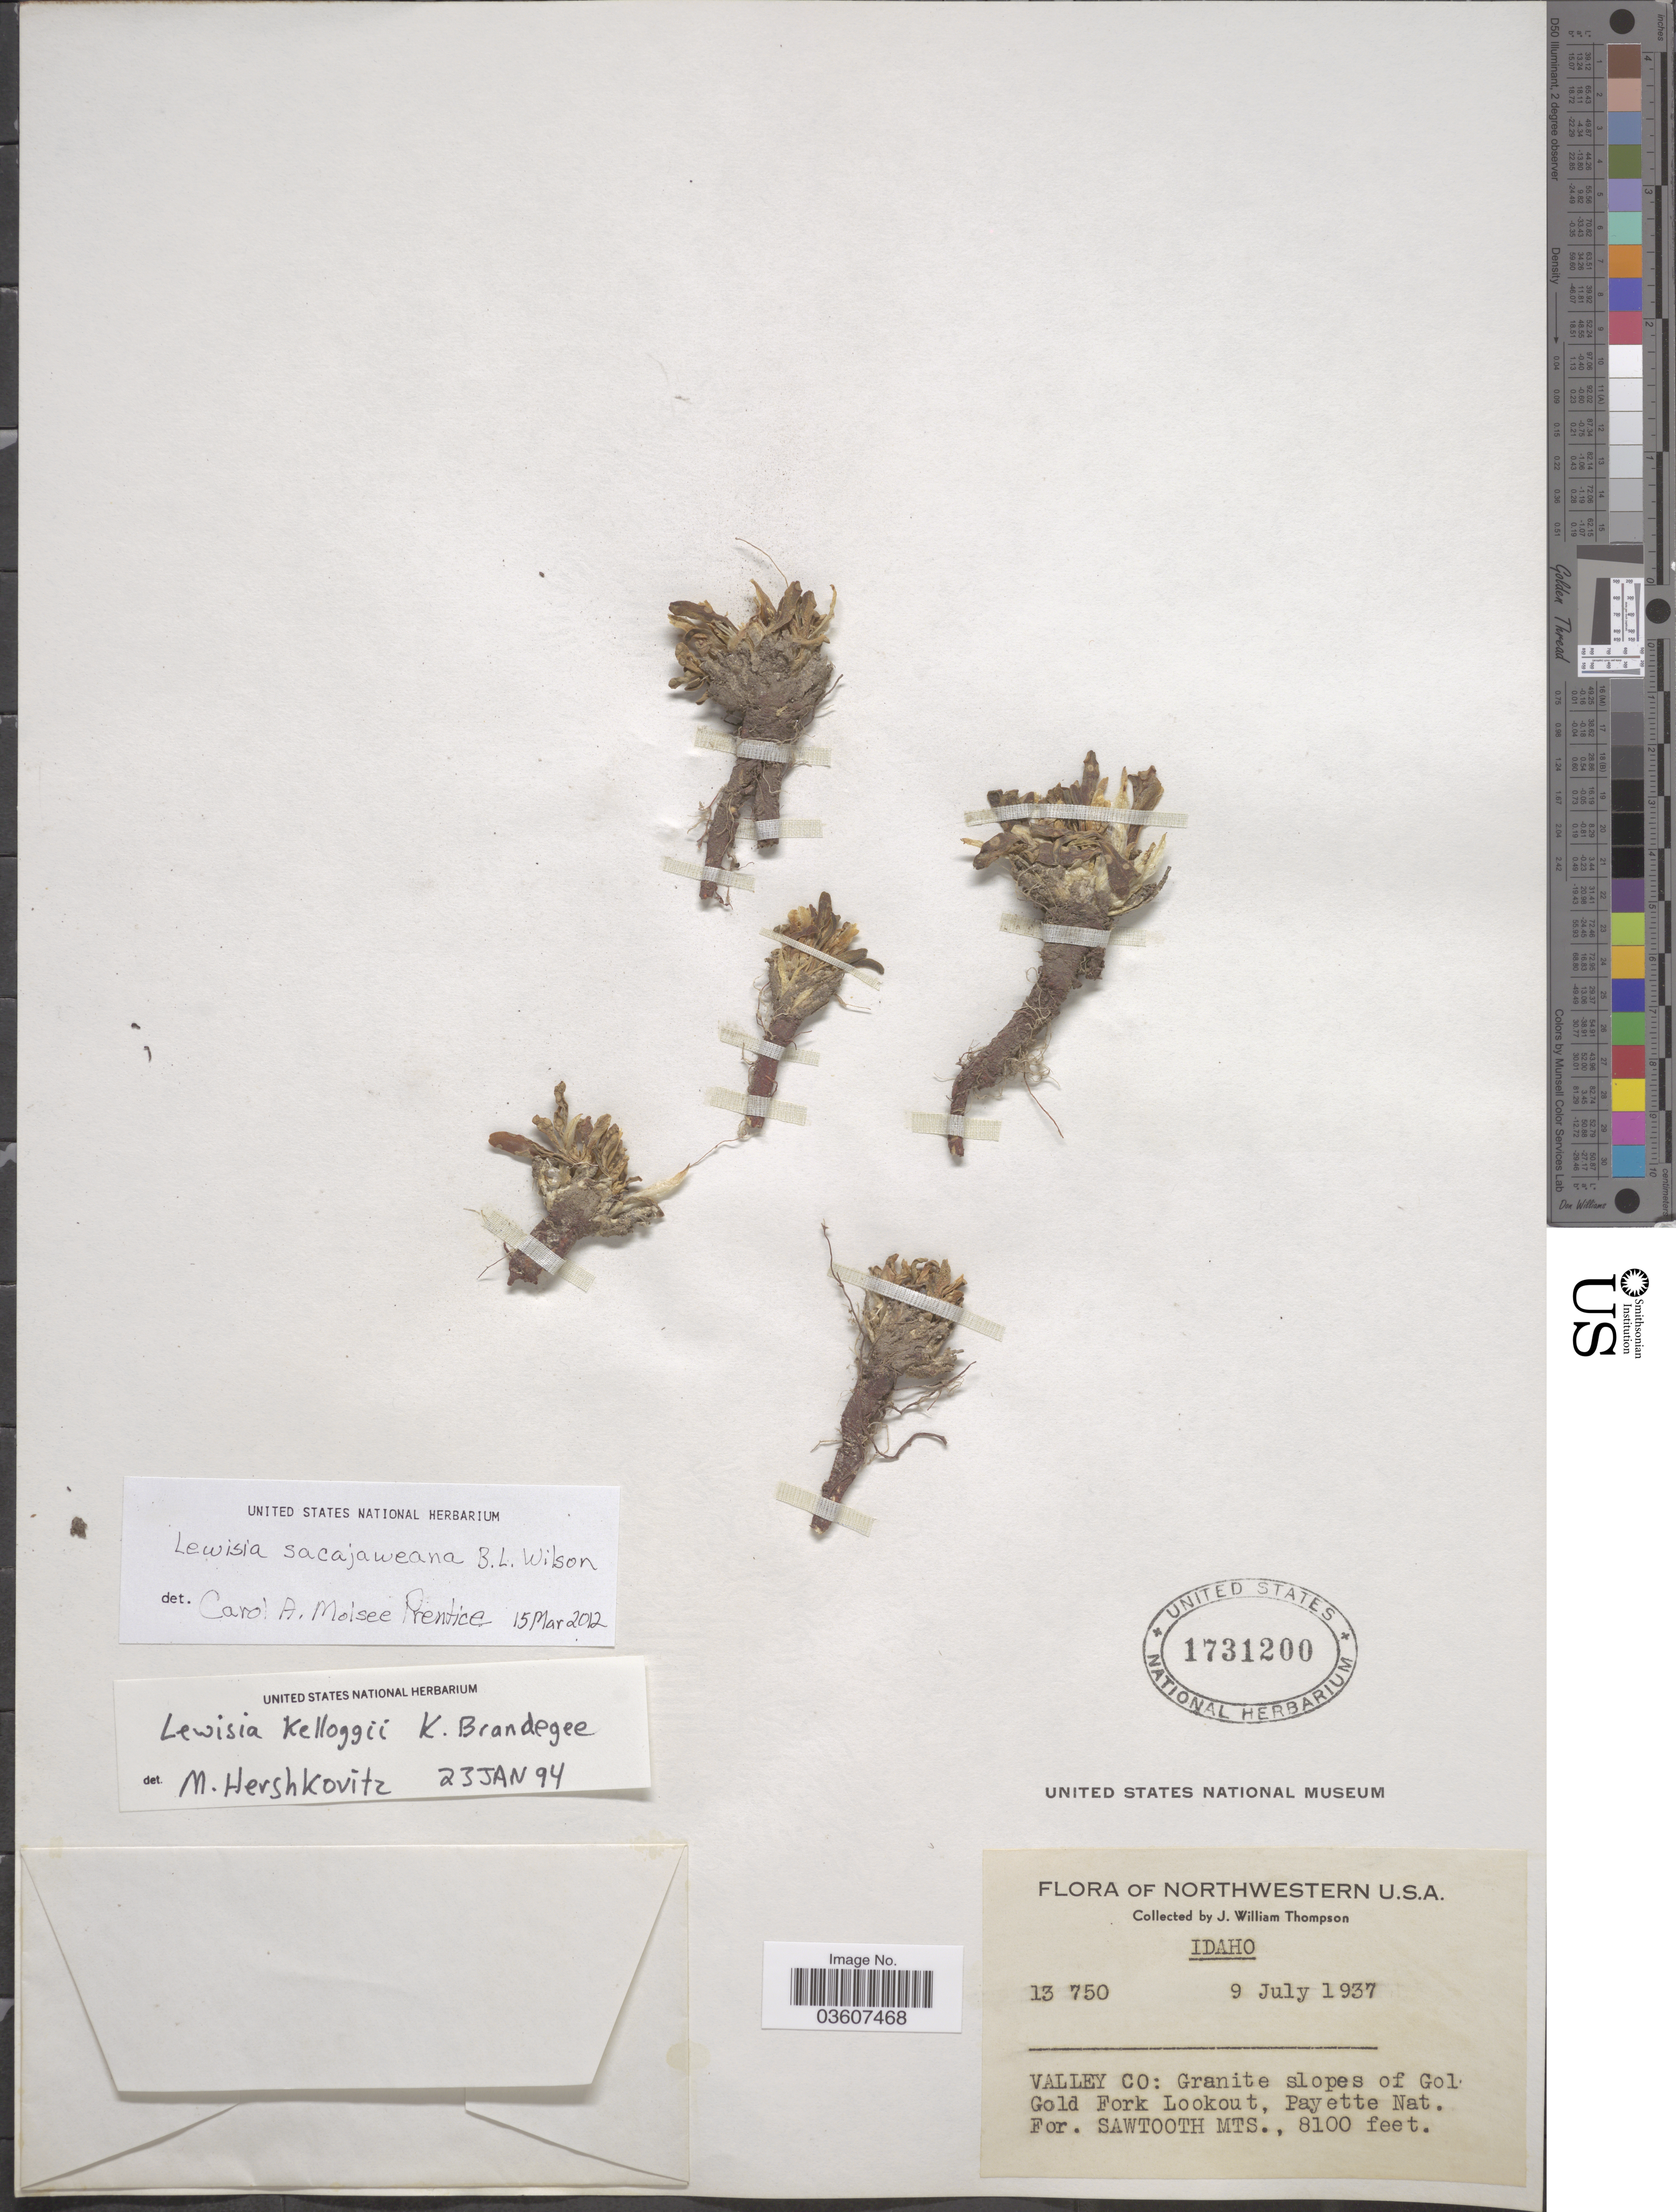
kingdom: Plantae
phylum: Tracheophyta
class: Magnoliopsida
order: Caryophyllales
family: Montiaceae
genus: Lewisia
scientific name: Lewisia sacajaweana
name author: B.L. Wilson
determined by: Prentice, Carol A.M.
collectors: J. W. Thompson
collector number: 13750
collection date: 1937-07-09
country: United States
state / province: Idaho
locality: Valley Co: Granite slopes of Gol Gold Fork Lookout, Payette Nat. For. Sawtooth Mts.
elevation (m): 2469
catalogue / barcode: US 1731200